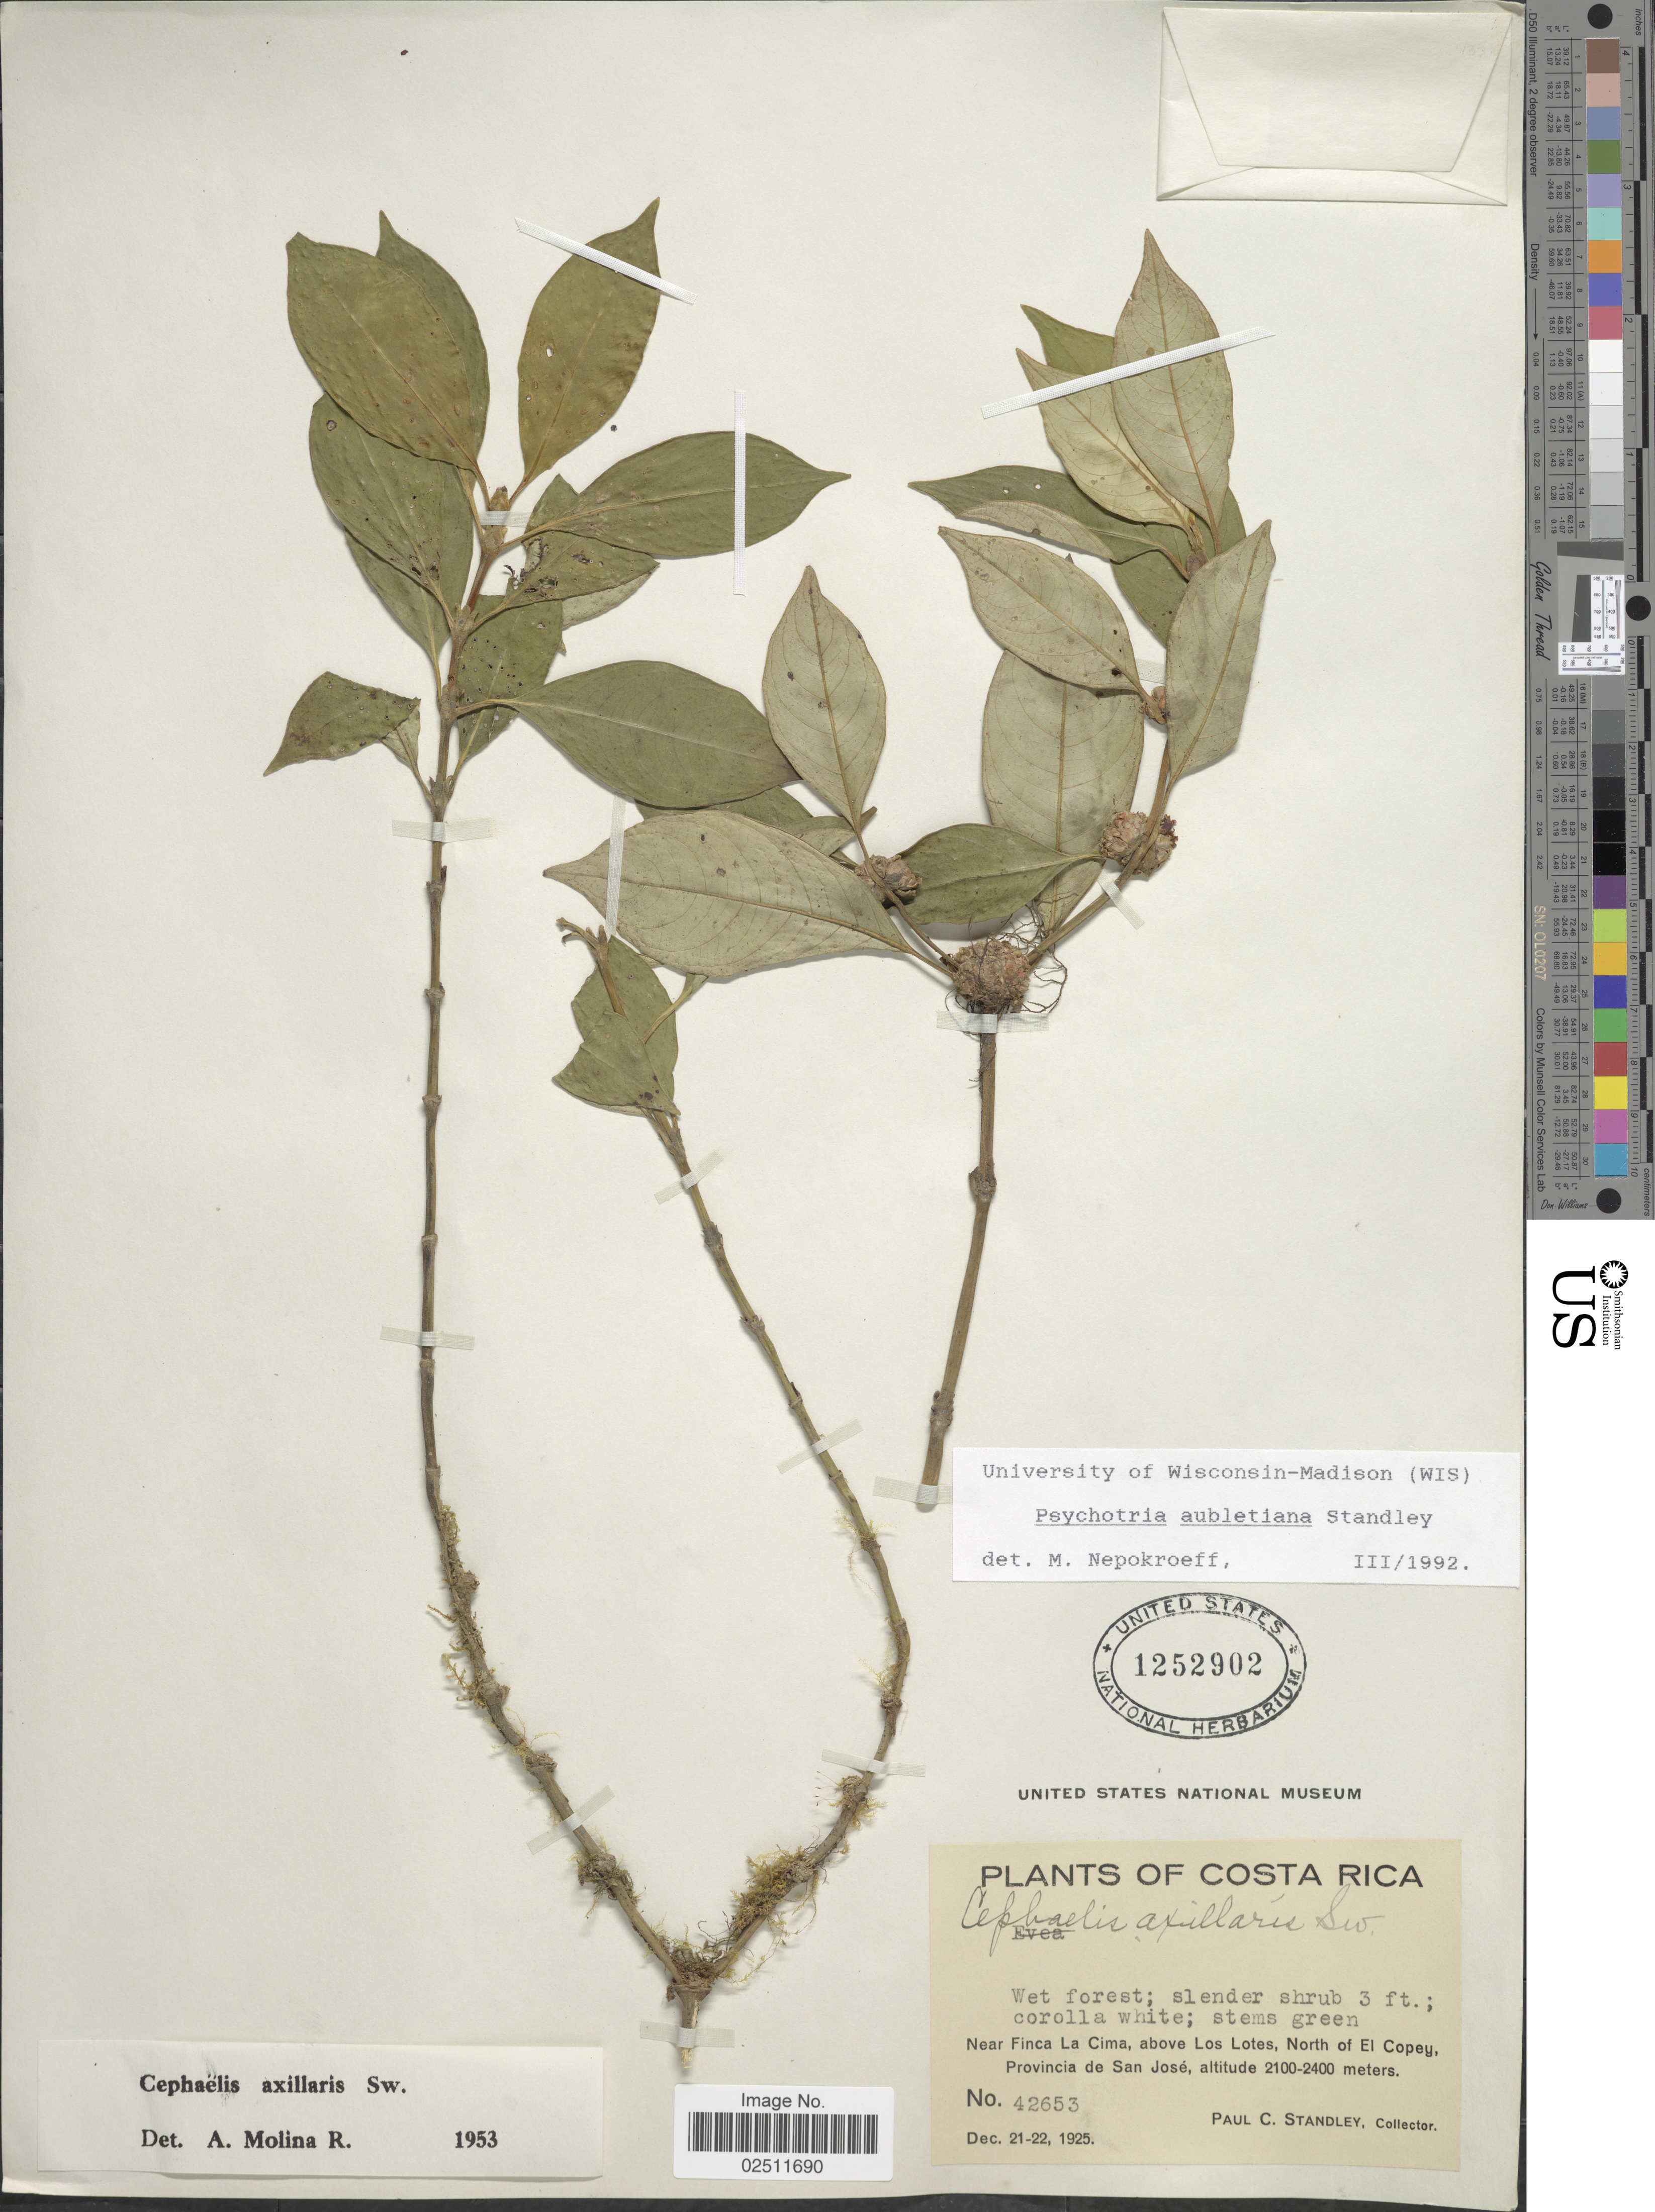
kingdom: Plantae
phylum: Tracheophyta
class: Magnoliopsida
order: Gentianales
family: Rubiaceae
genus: Psychotria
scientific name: Psychotria aubletiana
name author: Steyerm.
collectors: P. C. Standley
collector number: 42653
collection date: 1925-12-21/1925-12-22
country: Costa Rica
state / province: San José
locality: Near Finca La Cima, above Los Lotes, North of El Copey.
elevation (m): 2100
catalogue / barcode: US 1252902